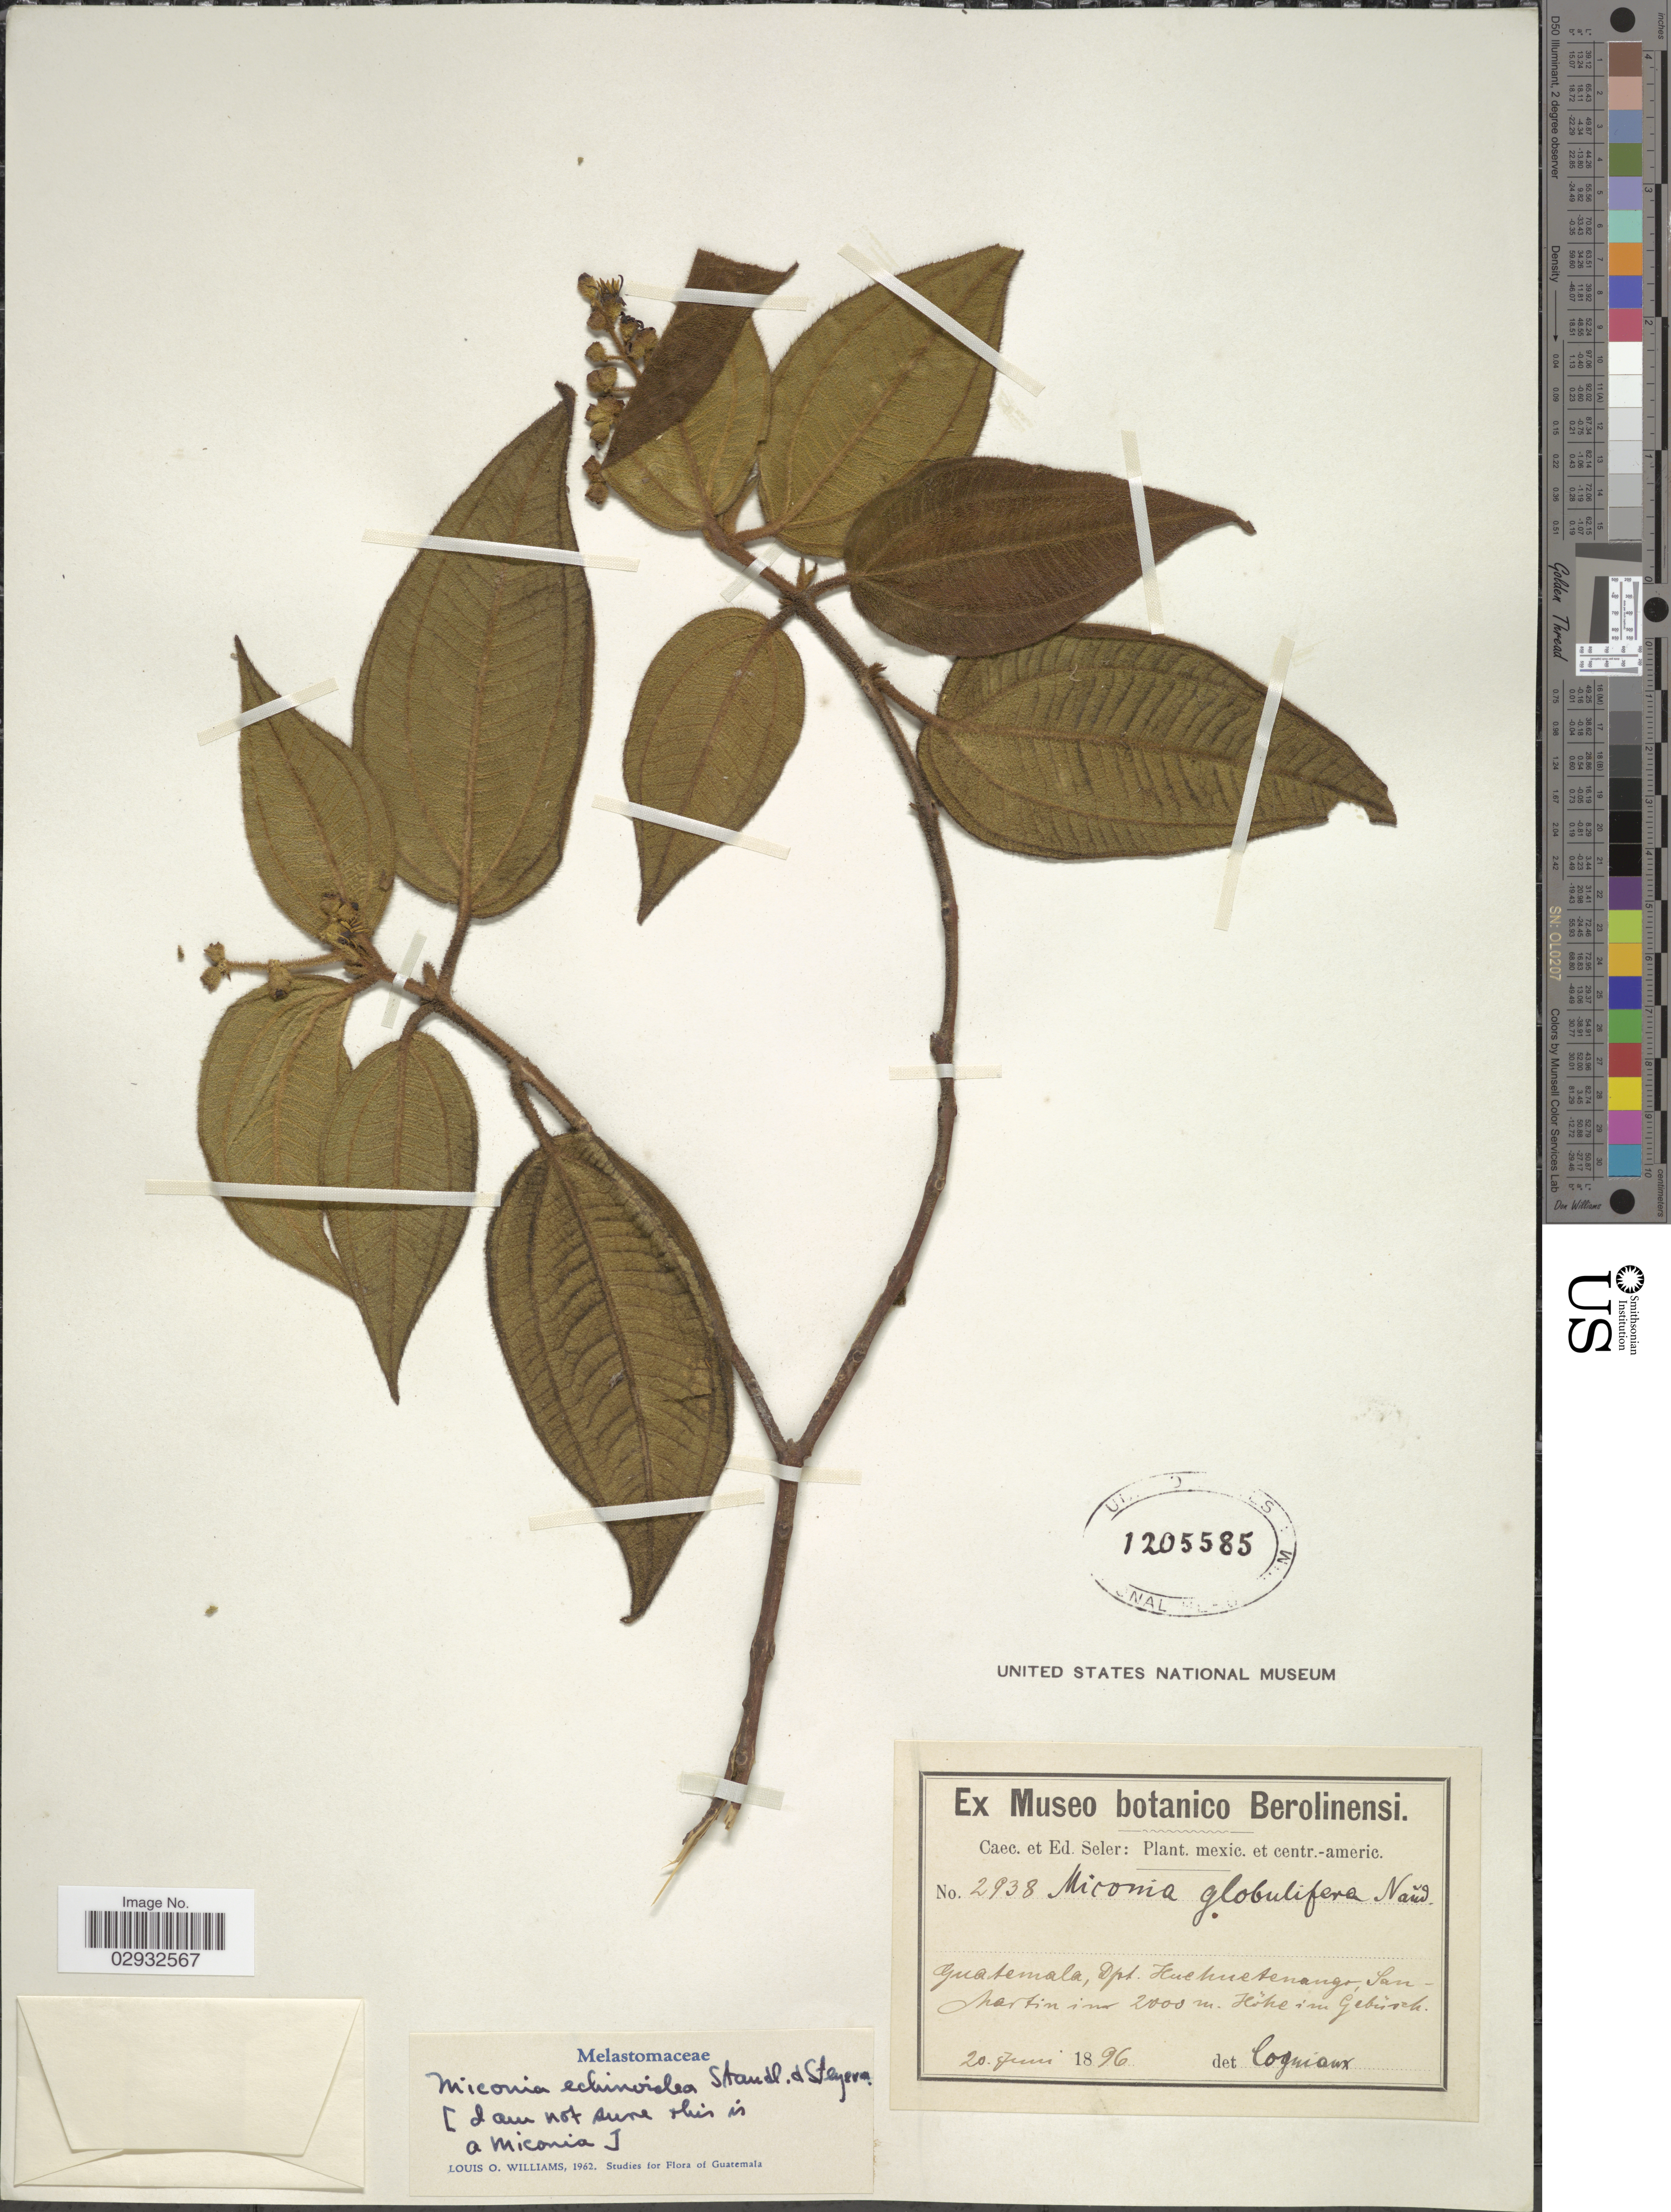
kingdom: Plantae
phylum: Tracheophyta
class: Magnoliopsida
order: Myrtales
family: Melastomataceae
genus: Miconia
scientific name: Miconia echinoidea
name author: Standl. & Steyerm.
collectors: C. Seler & E. G. Seler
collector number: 2938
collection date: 1896-06-20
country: Guatemala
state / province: Huehuetenango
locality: Dpt. Huehuetenango, San-Martin.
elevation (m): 2000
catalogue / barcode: US 1205585